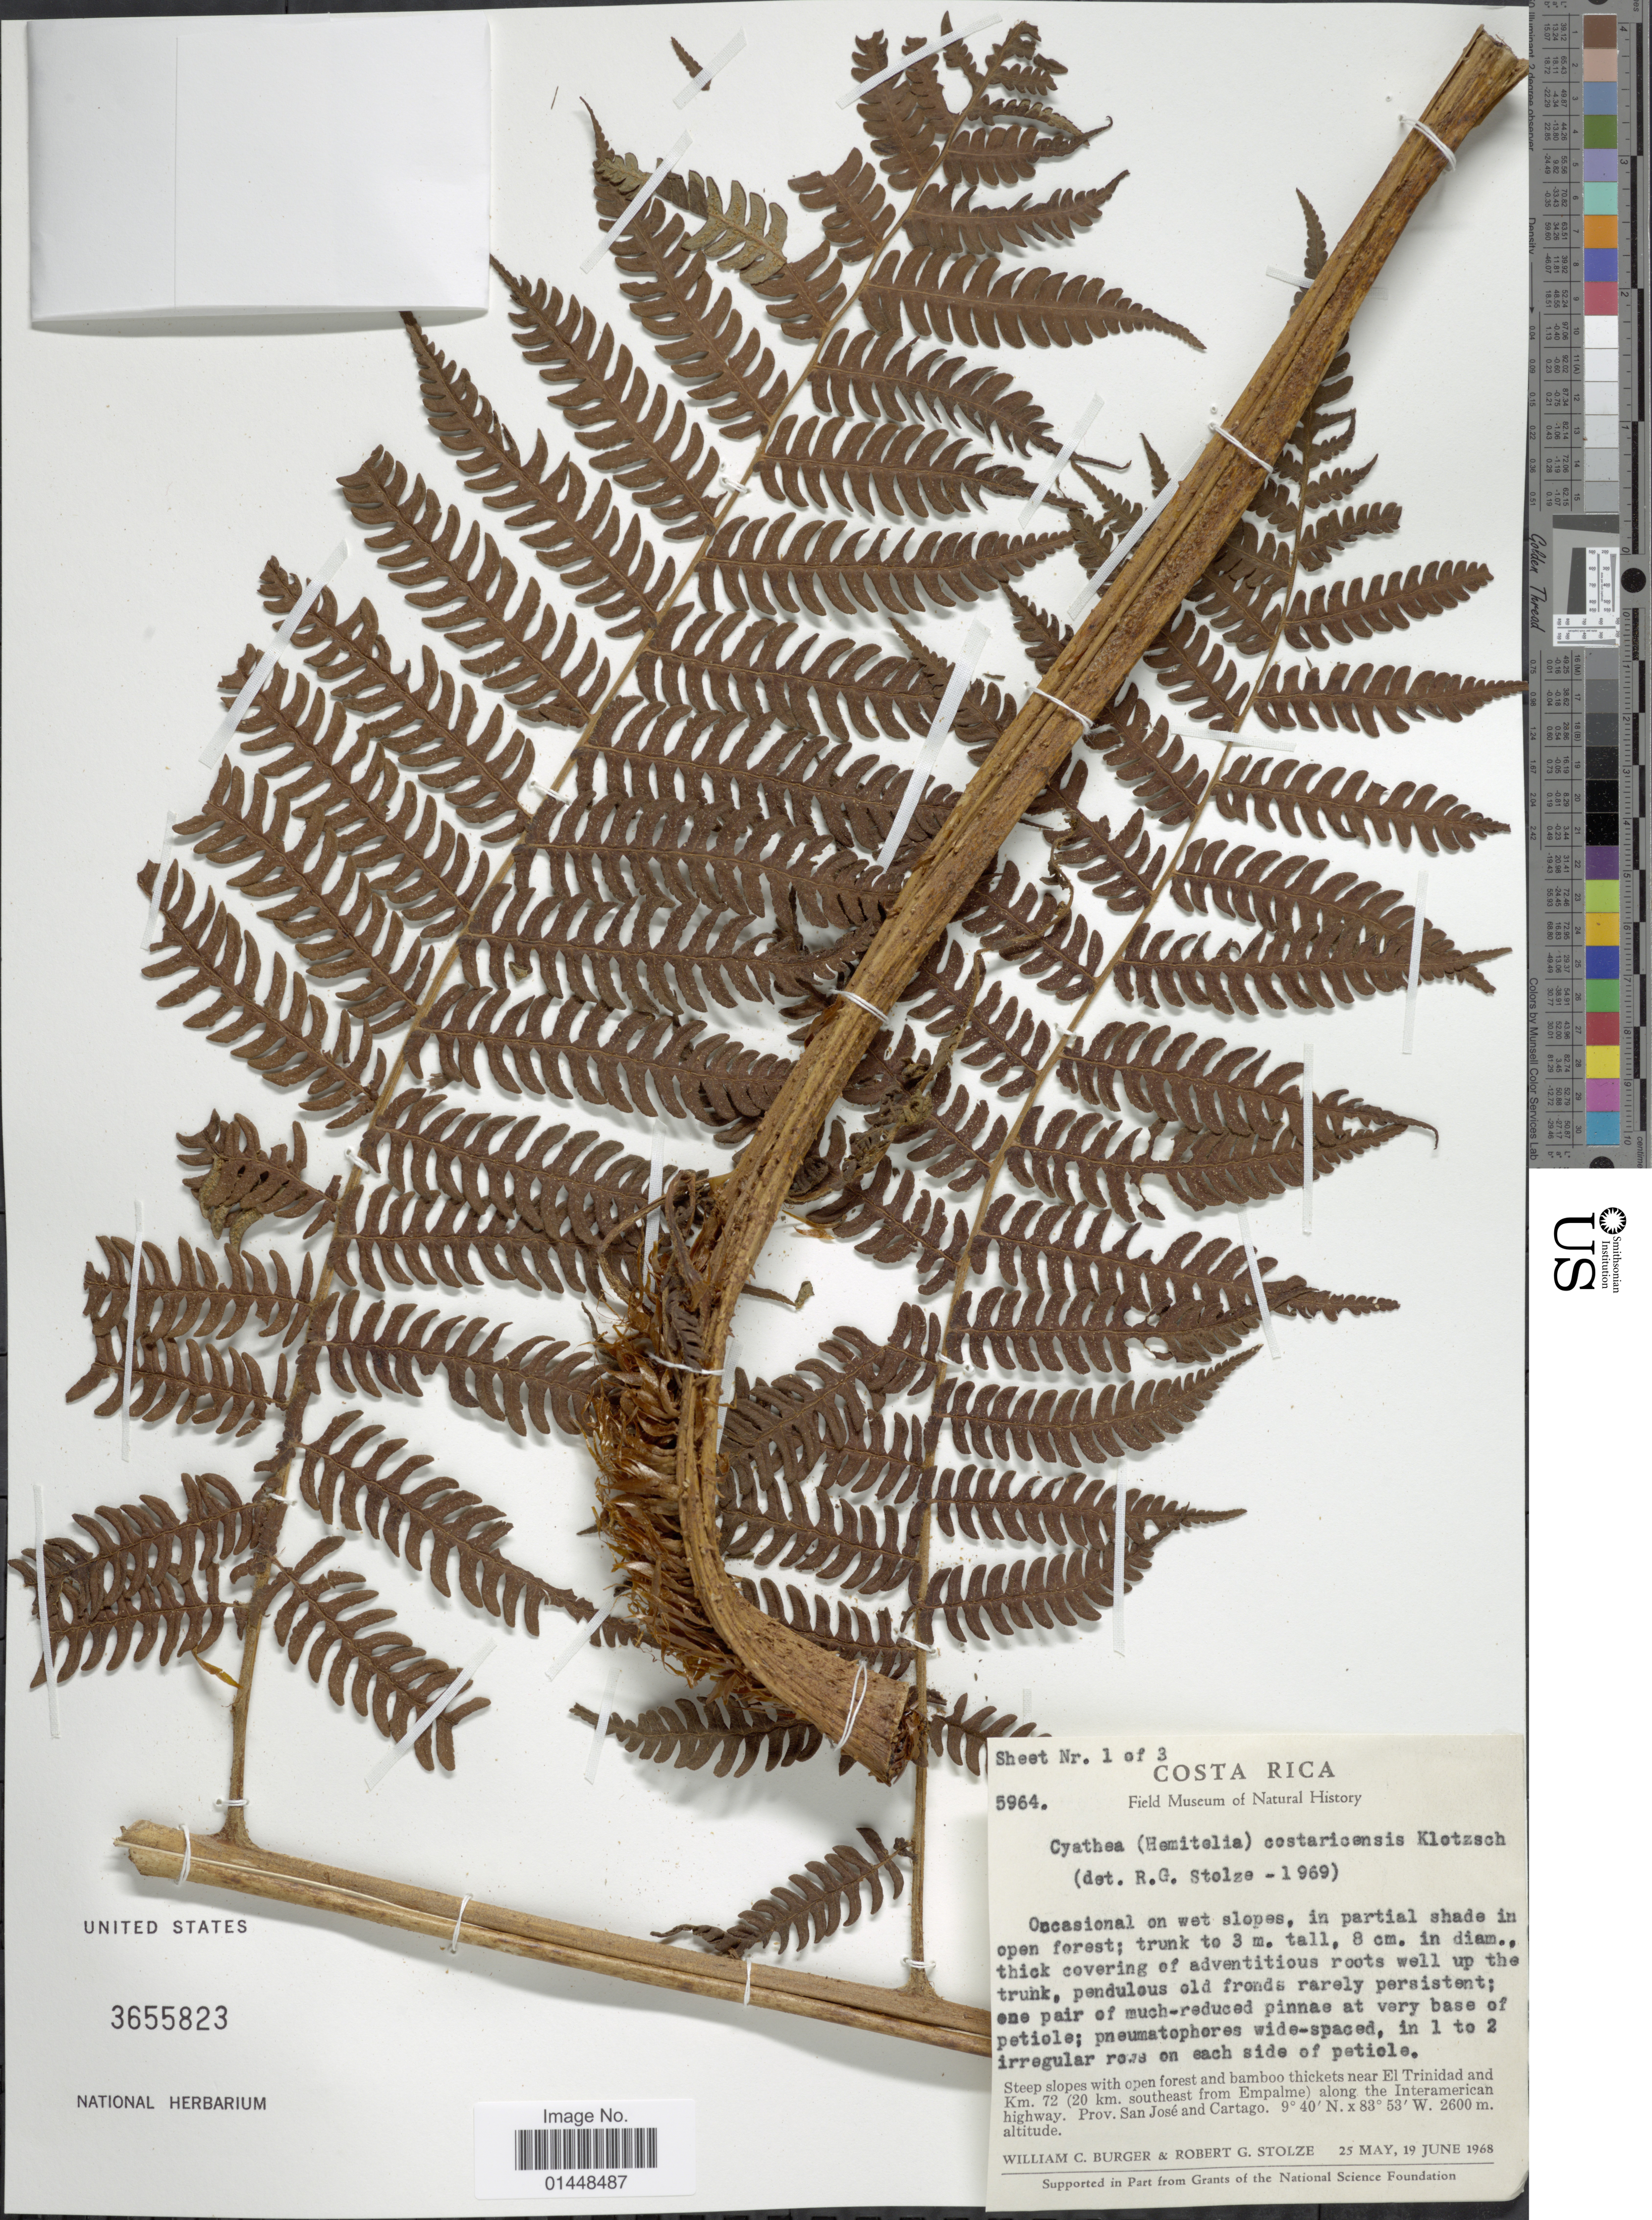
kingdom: Plantae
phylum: Tracheophyta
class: Polypodiopsida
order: Cyatheales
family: Cyatheaceae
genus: Cyathea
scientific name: Cyathea costaricensis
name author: (Kuhn) Domin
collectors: W. Burger & R. G. Stolze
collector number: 5964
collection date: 1968-05-25/1968-06-19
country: Costa Rica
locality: Near El Trinidad and Km 72 (20 km southeast from Empalme) along the Interamerican highway. Prov. San Jose and Cartago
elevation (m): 2600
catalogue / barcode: US 3655823